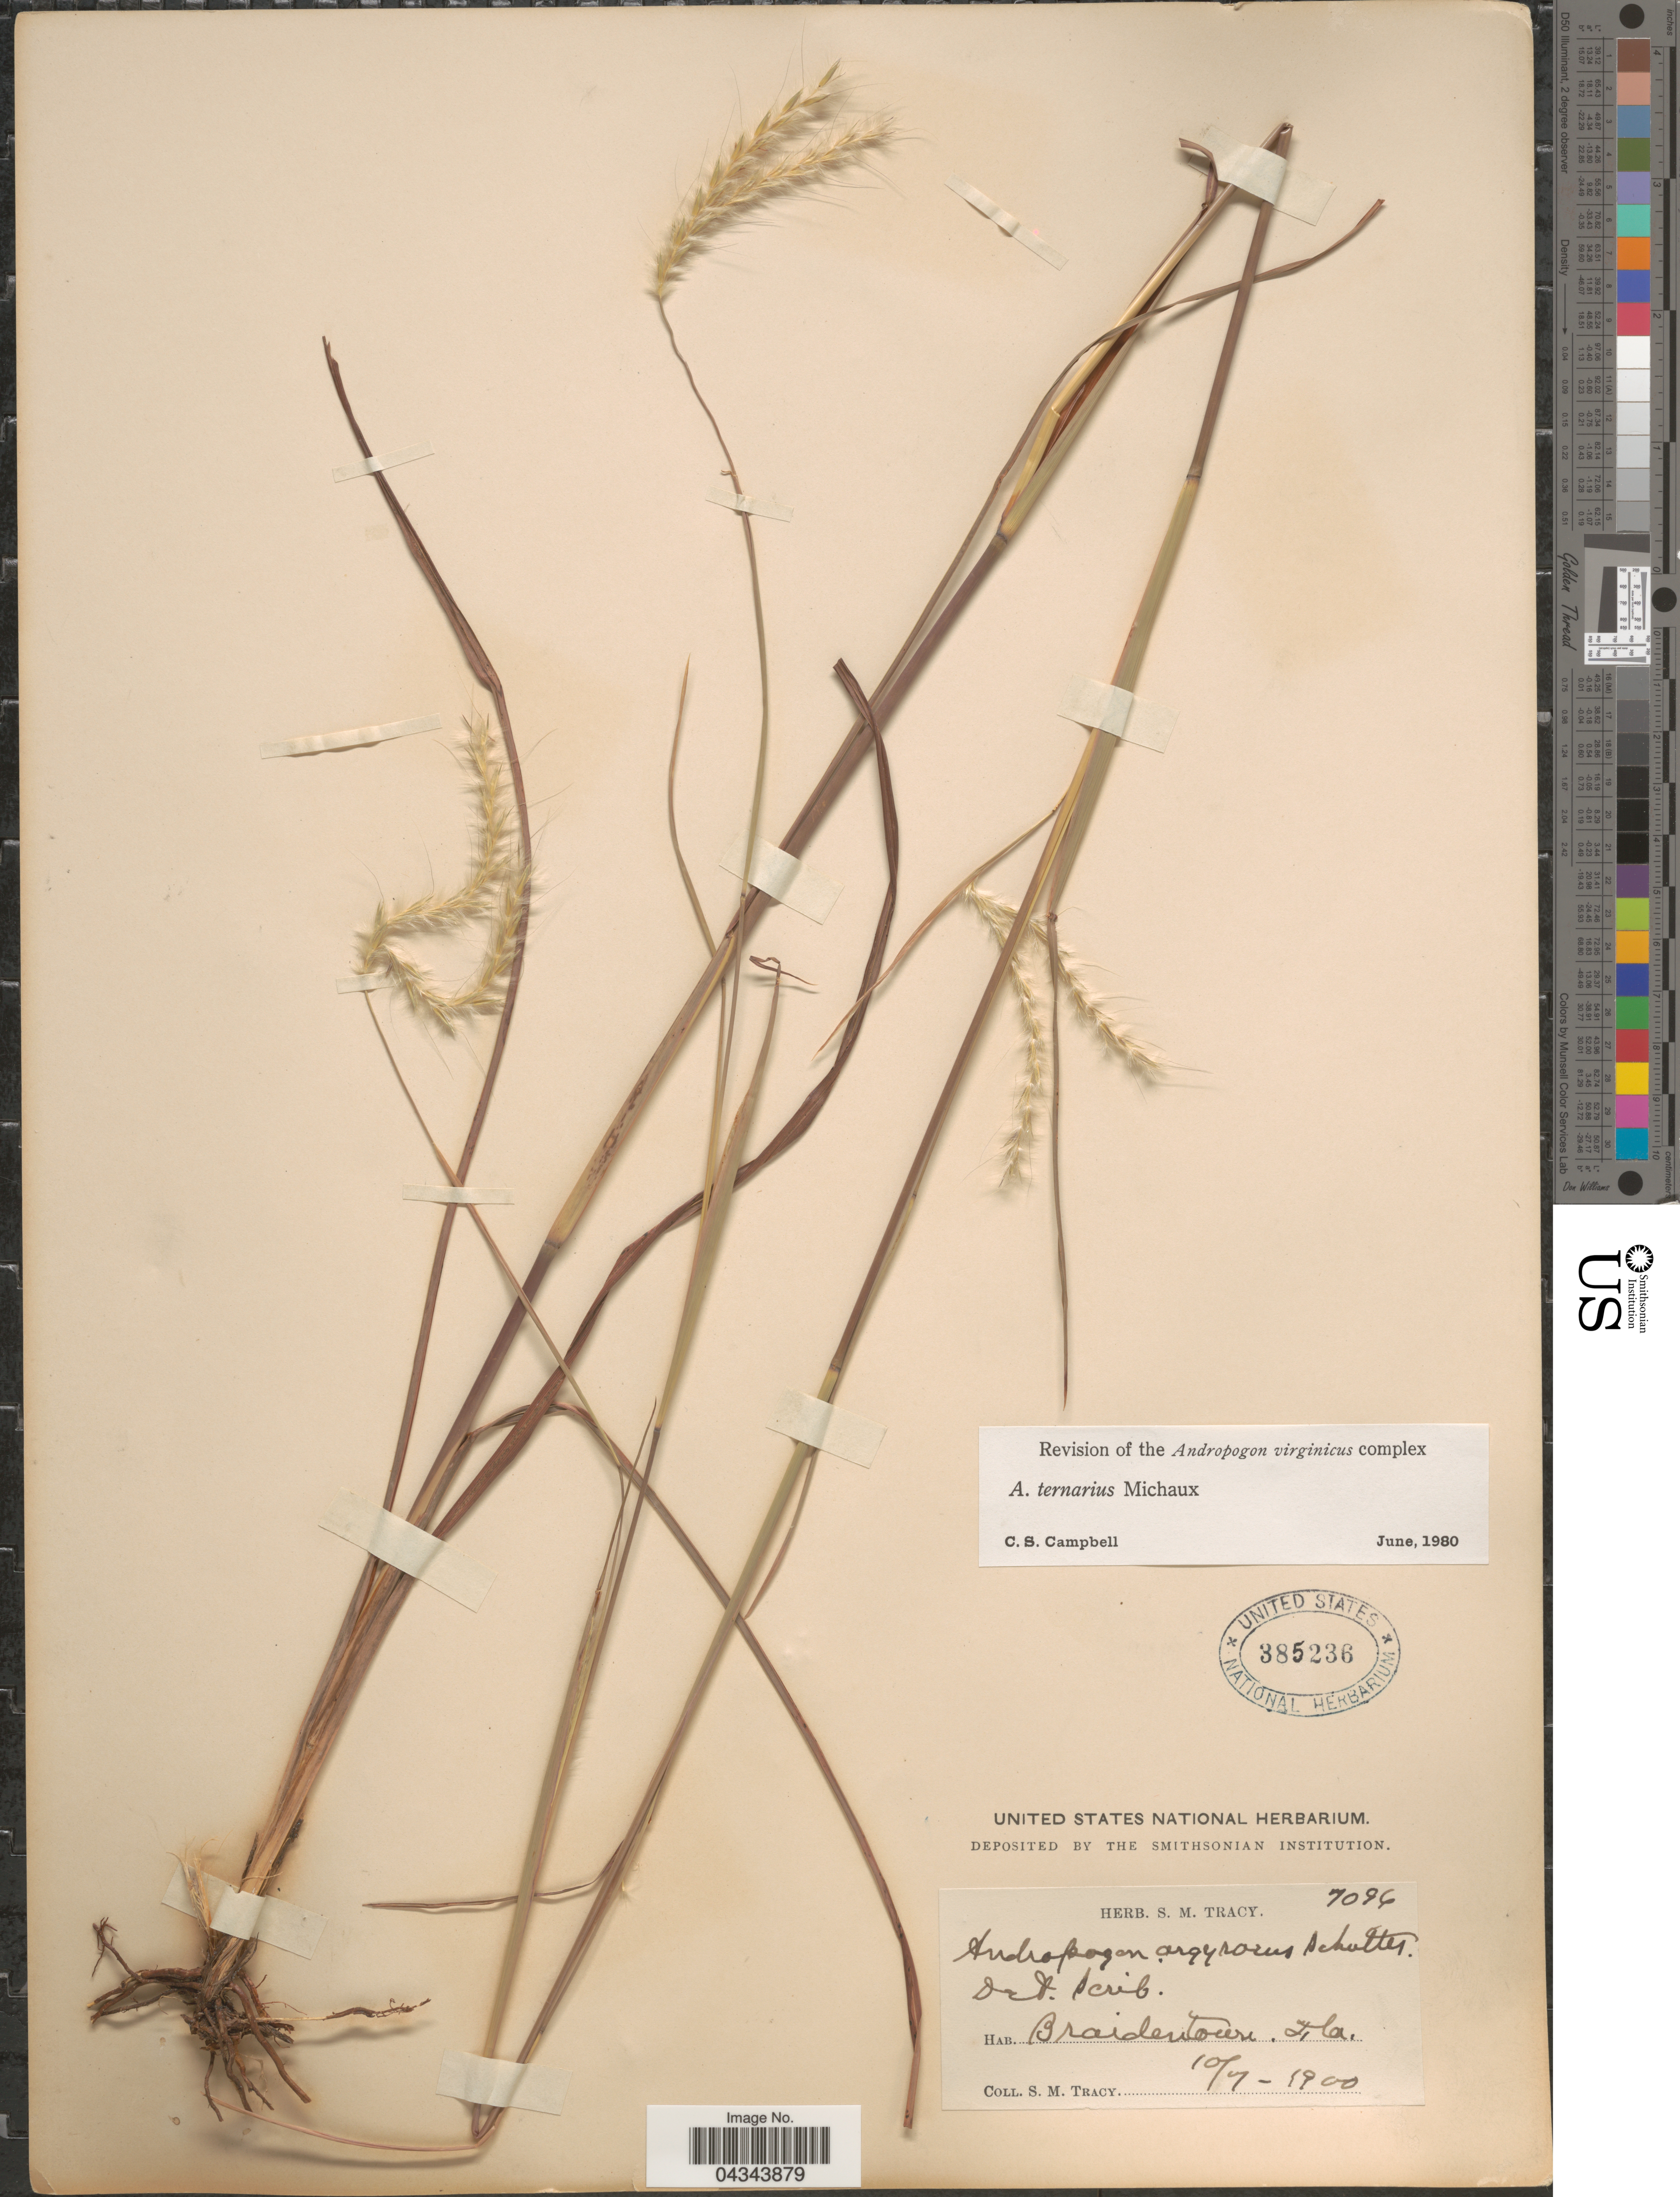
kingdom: Plantae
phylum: Tracheophyta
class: Liliopsida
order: Poales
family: Poaceae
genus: Andropogon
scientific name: Andropogon ternarius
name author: Michx.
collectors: S. M. Tracy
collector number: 7096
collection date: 1900-10-07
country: United States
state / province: Florida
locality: Braidentown.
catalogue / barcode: US 385236